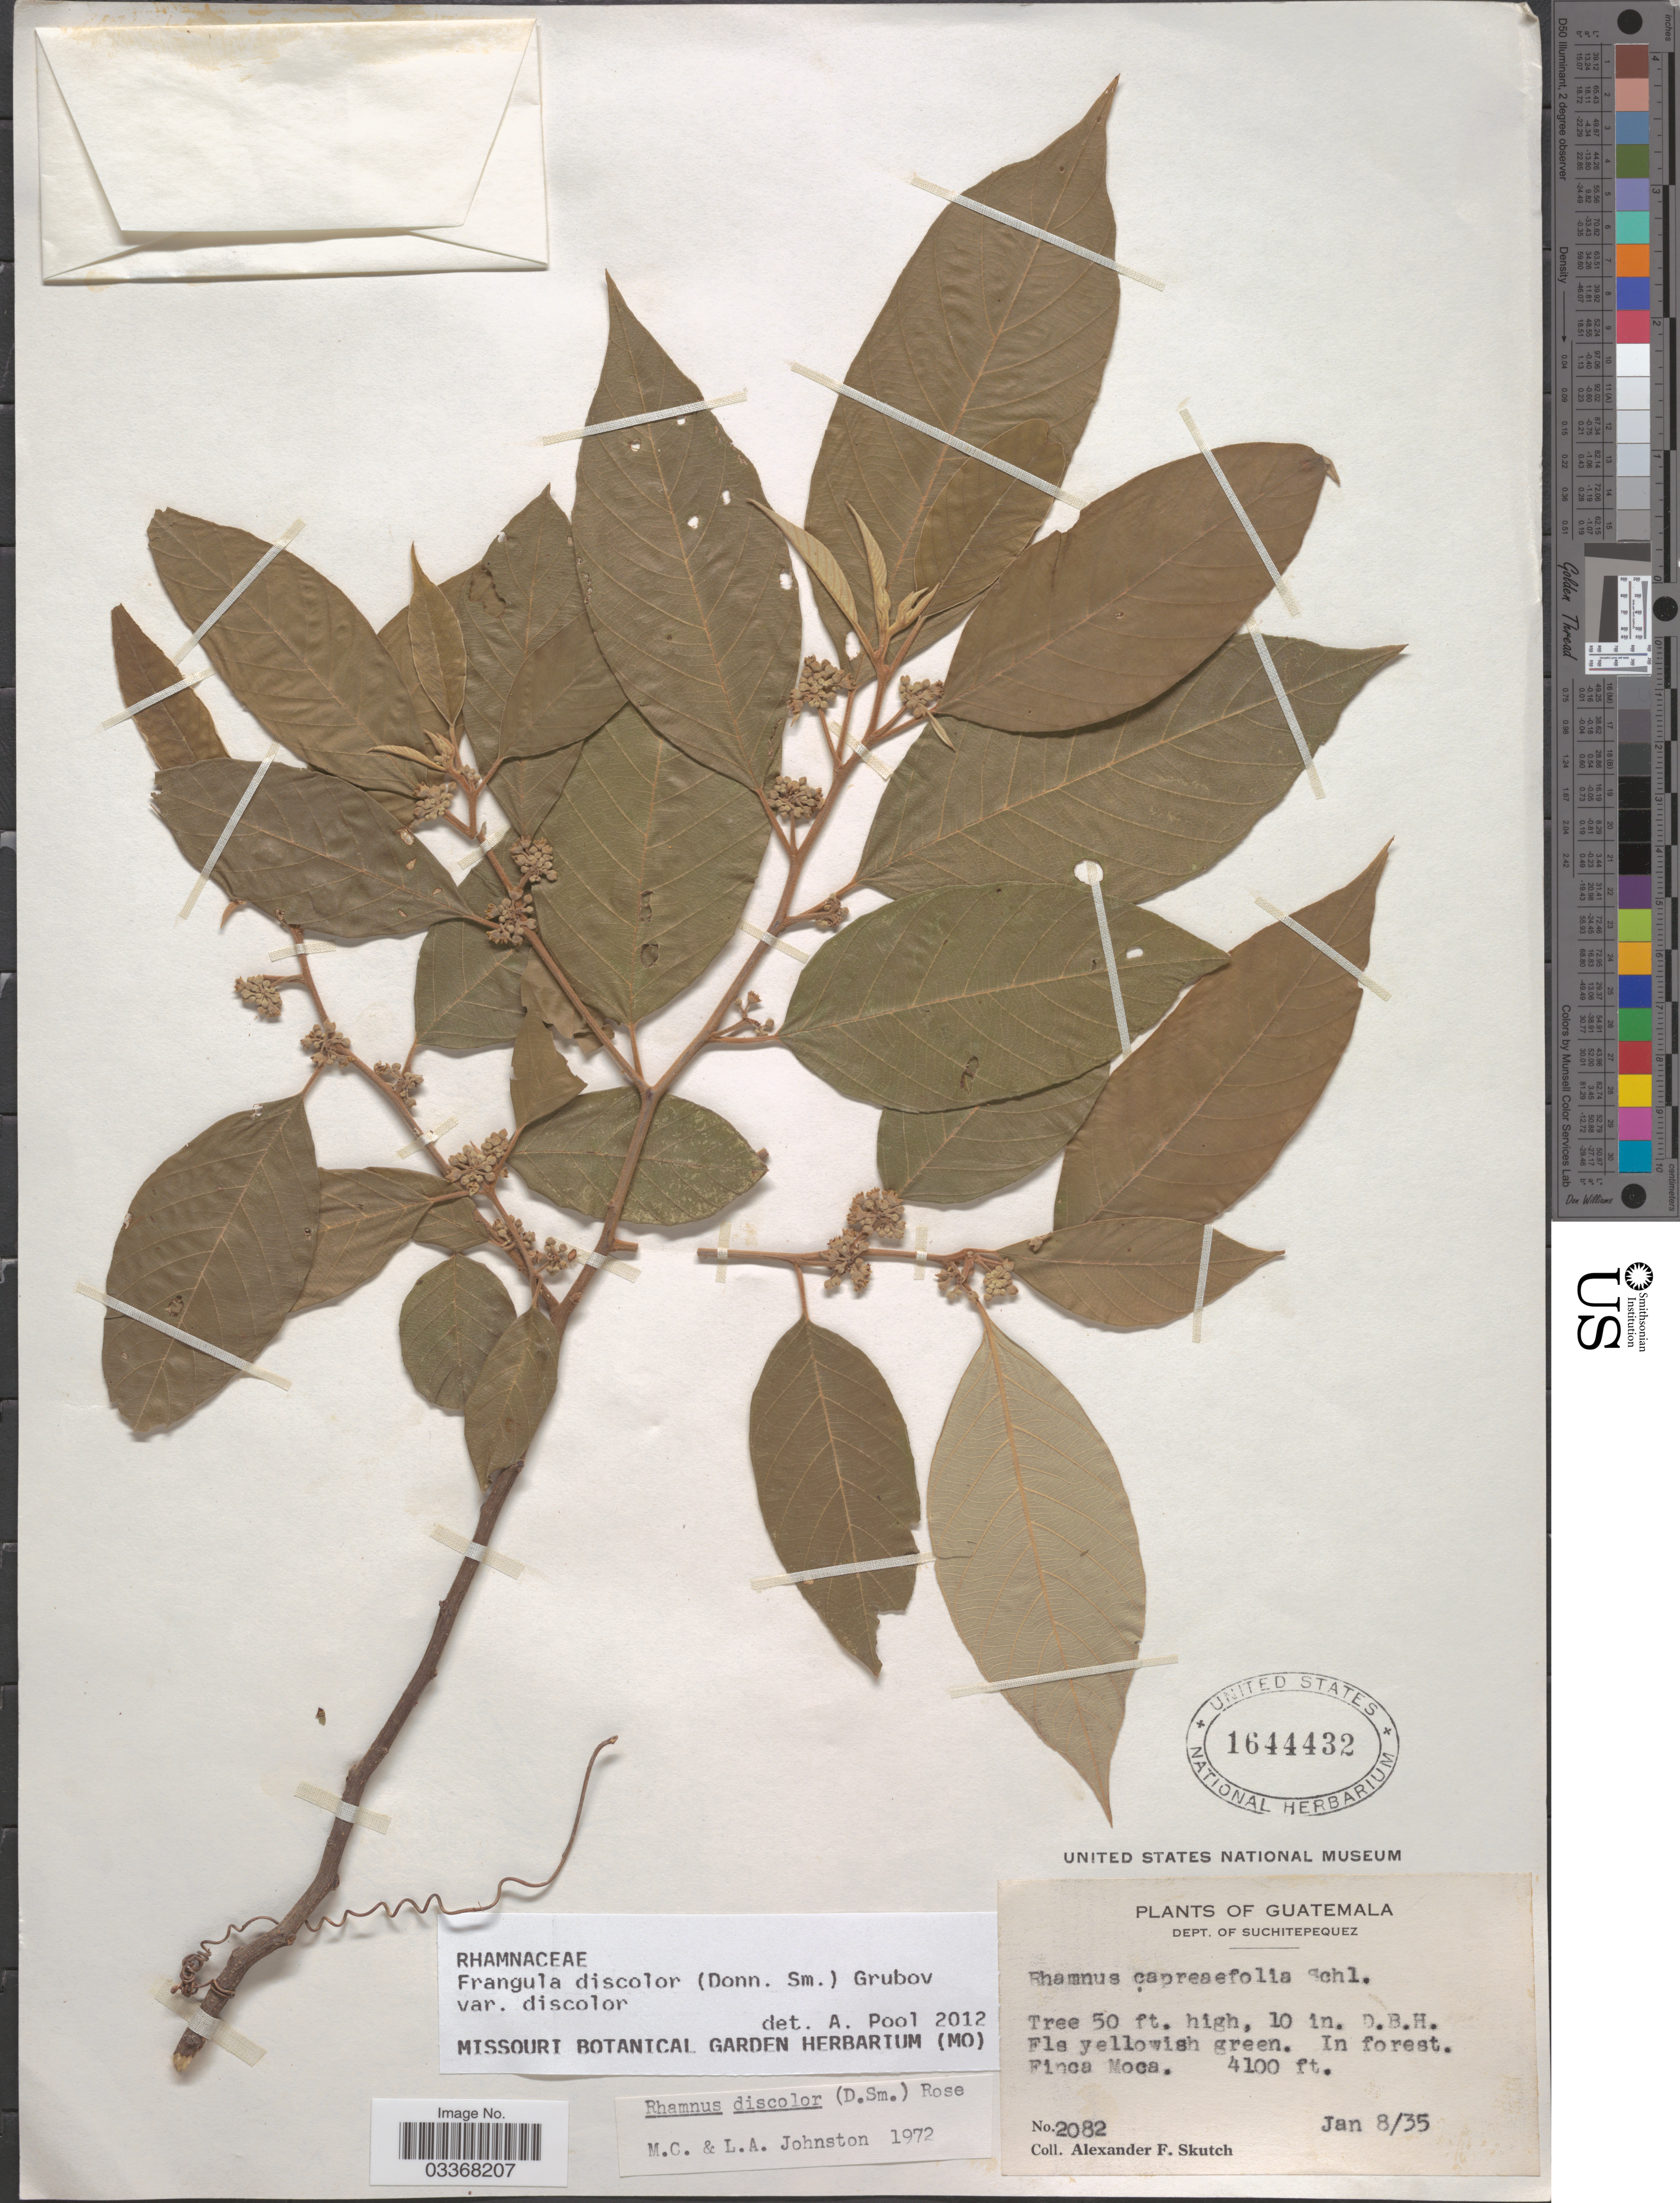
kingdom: Plantae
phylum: Tracheophyta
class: Magnoliopsida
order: Rosales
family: Rhamnaceae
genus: Frangula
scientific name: Frangula discolor var. discolor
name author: (Donn. Sm.) Grubov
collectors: A. F. Skutch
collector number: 2082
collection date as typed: Transcribed d/m/y: 8/1/35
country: Guatemala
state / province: Suchitepéquez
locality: Dept. of Suchitepequez, Finca Moca.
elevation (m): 1250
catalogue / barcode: US 1644432